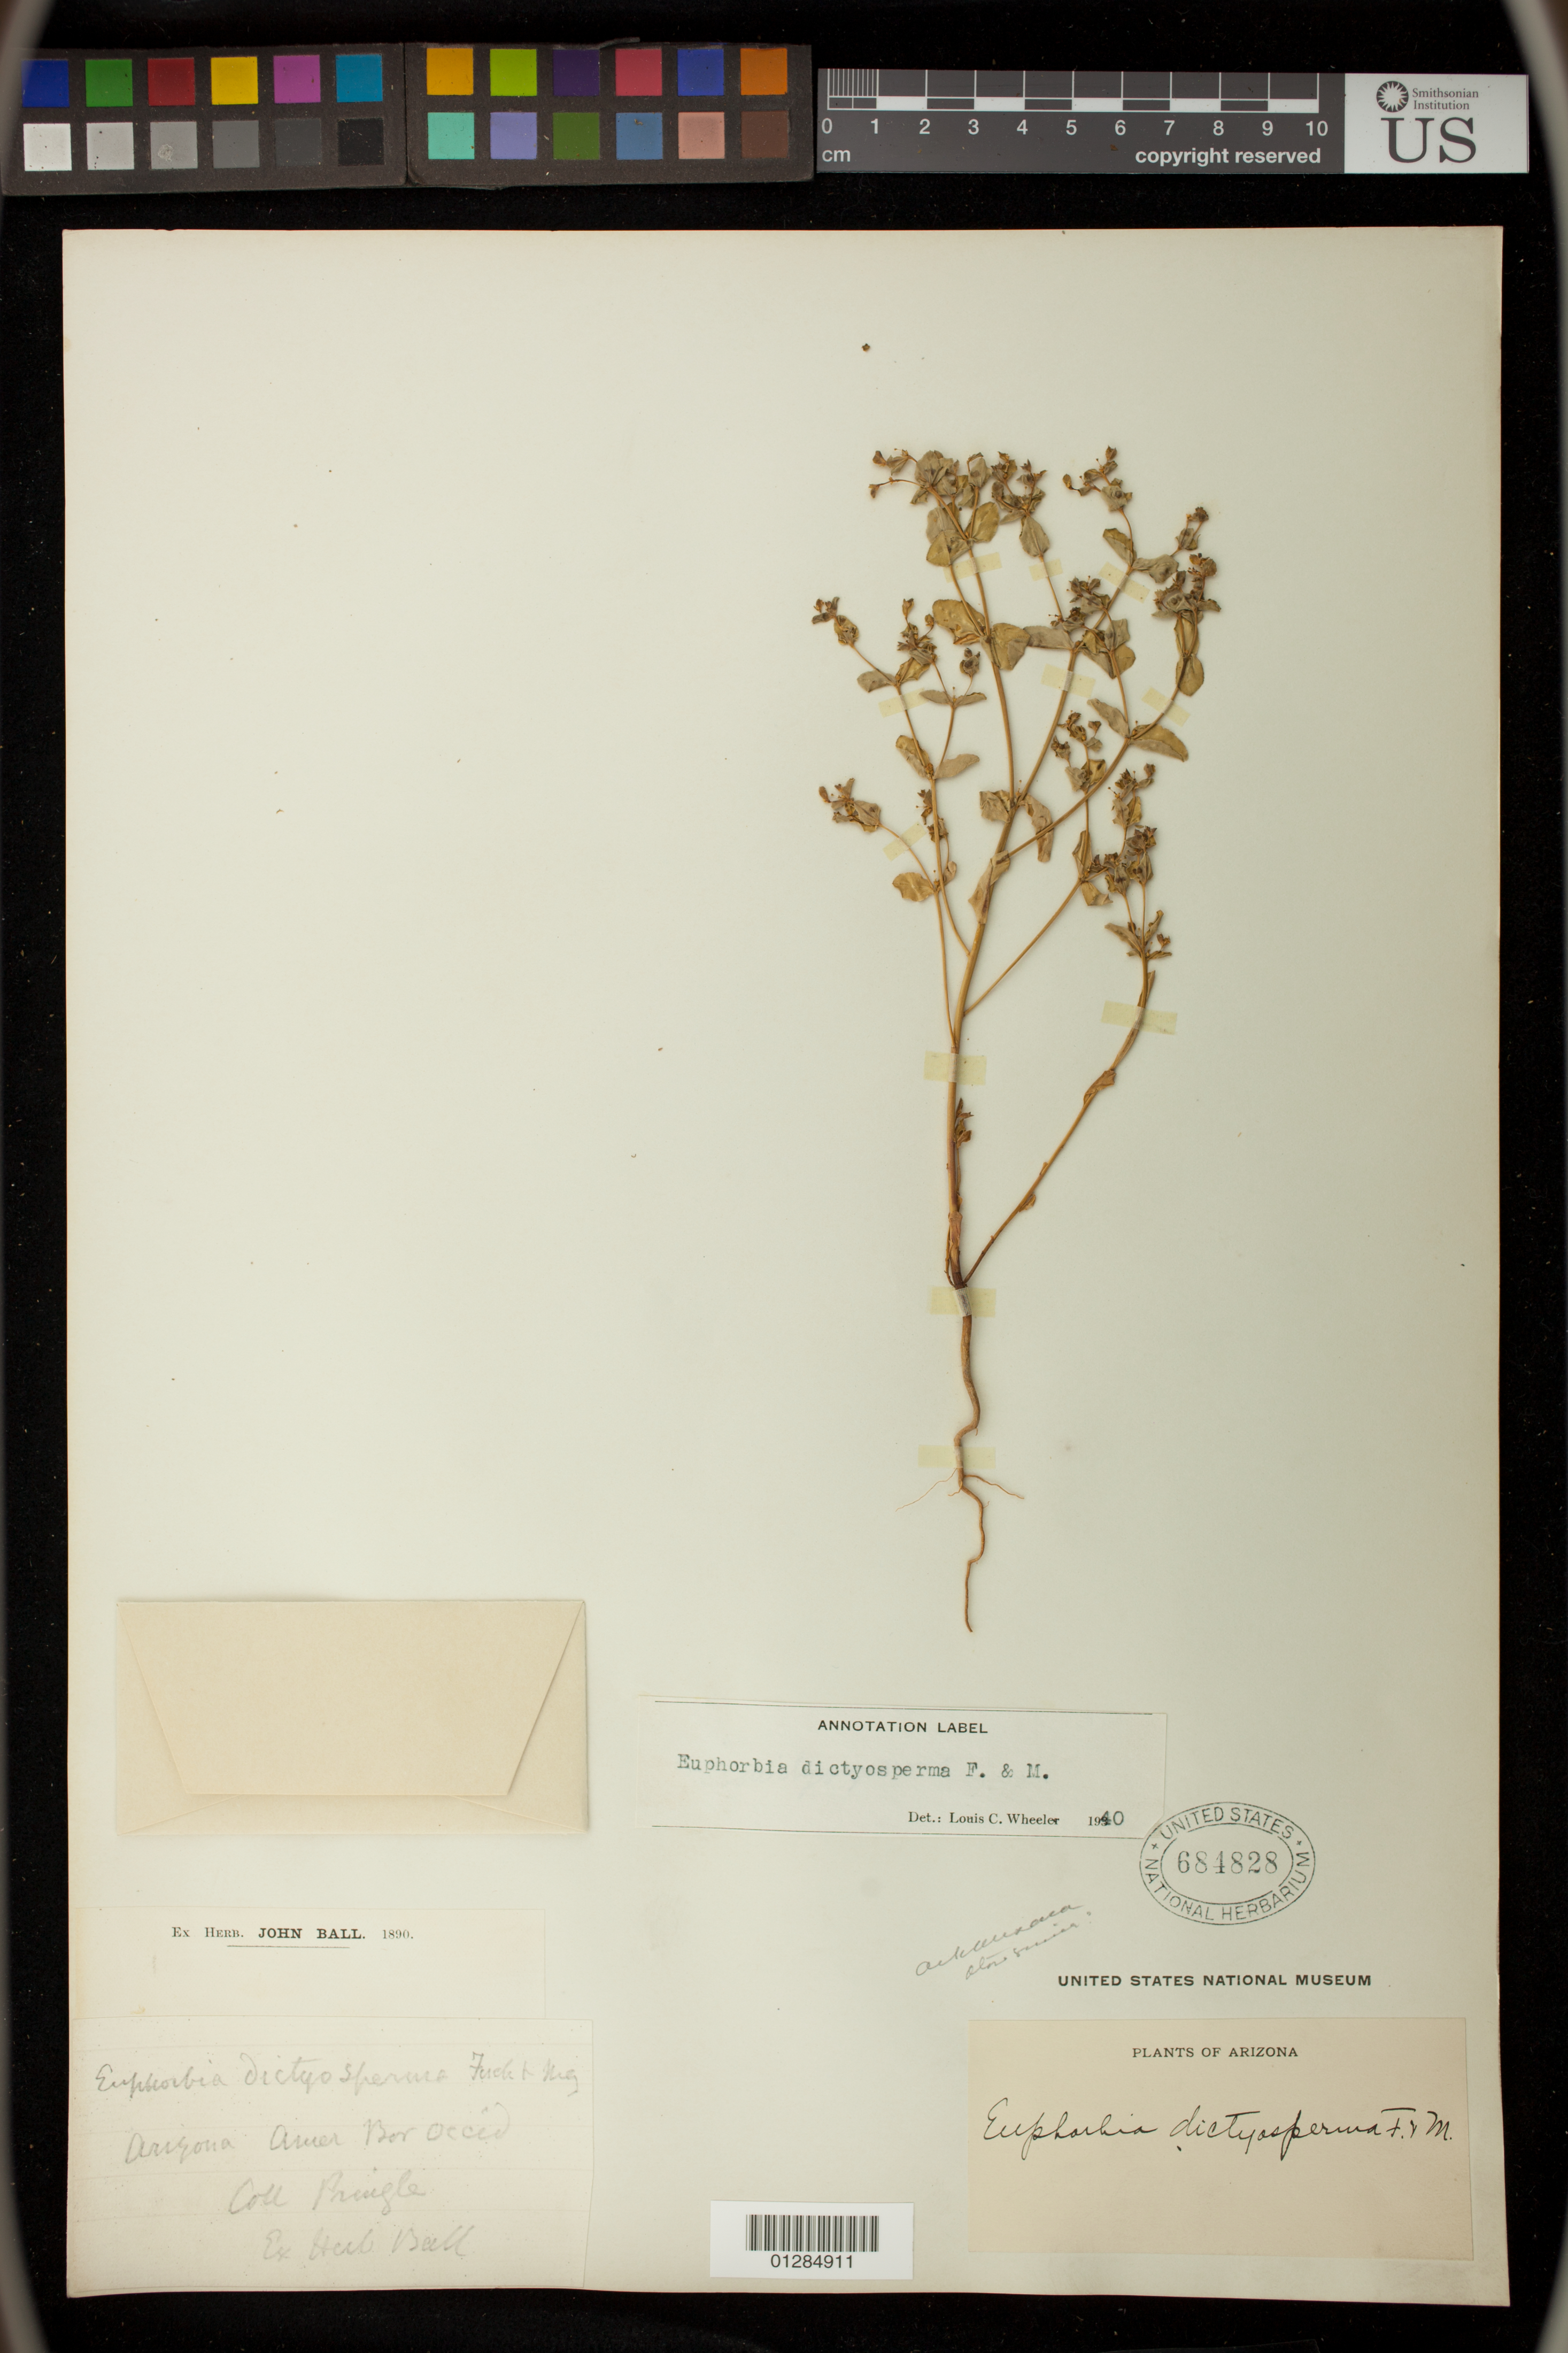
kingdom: Plantae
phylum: Tracheophyta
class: Magnoliopsida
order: Malpighiales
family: Euphorbiaceae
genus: Euphorbia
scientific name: Euphorbia spathulata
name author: Lam.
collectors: -- Pringle & J. Ball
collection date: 1890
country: United States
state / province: Arizona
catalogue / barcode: US 684828